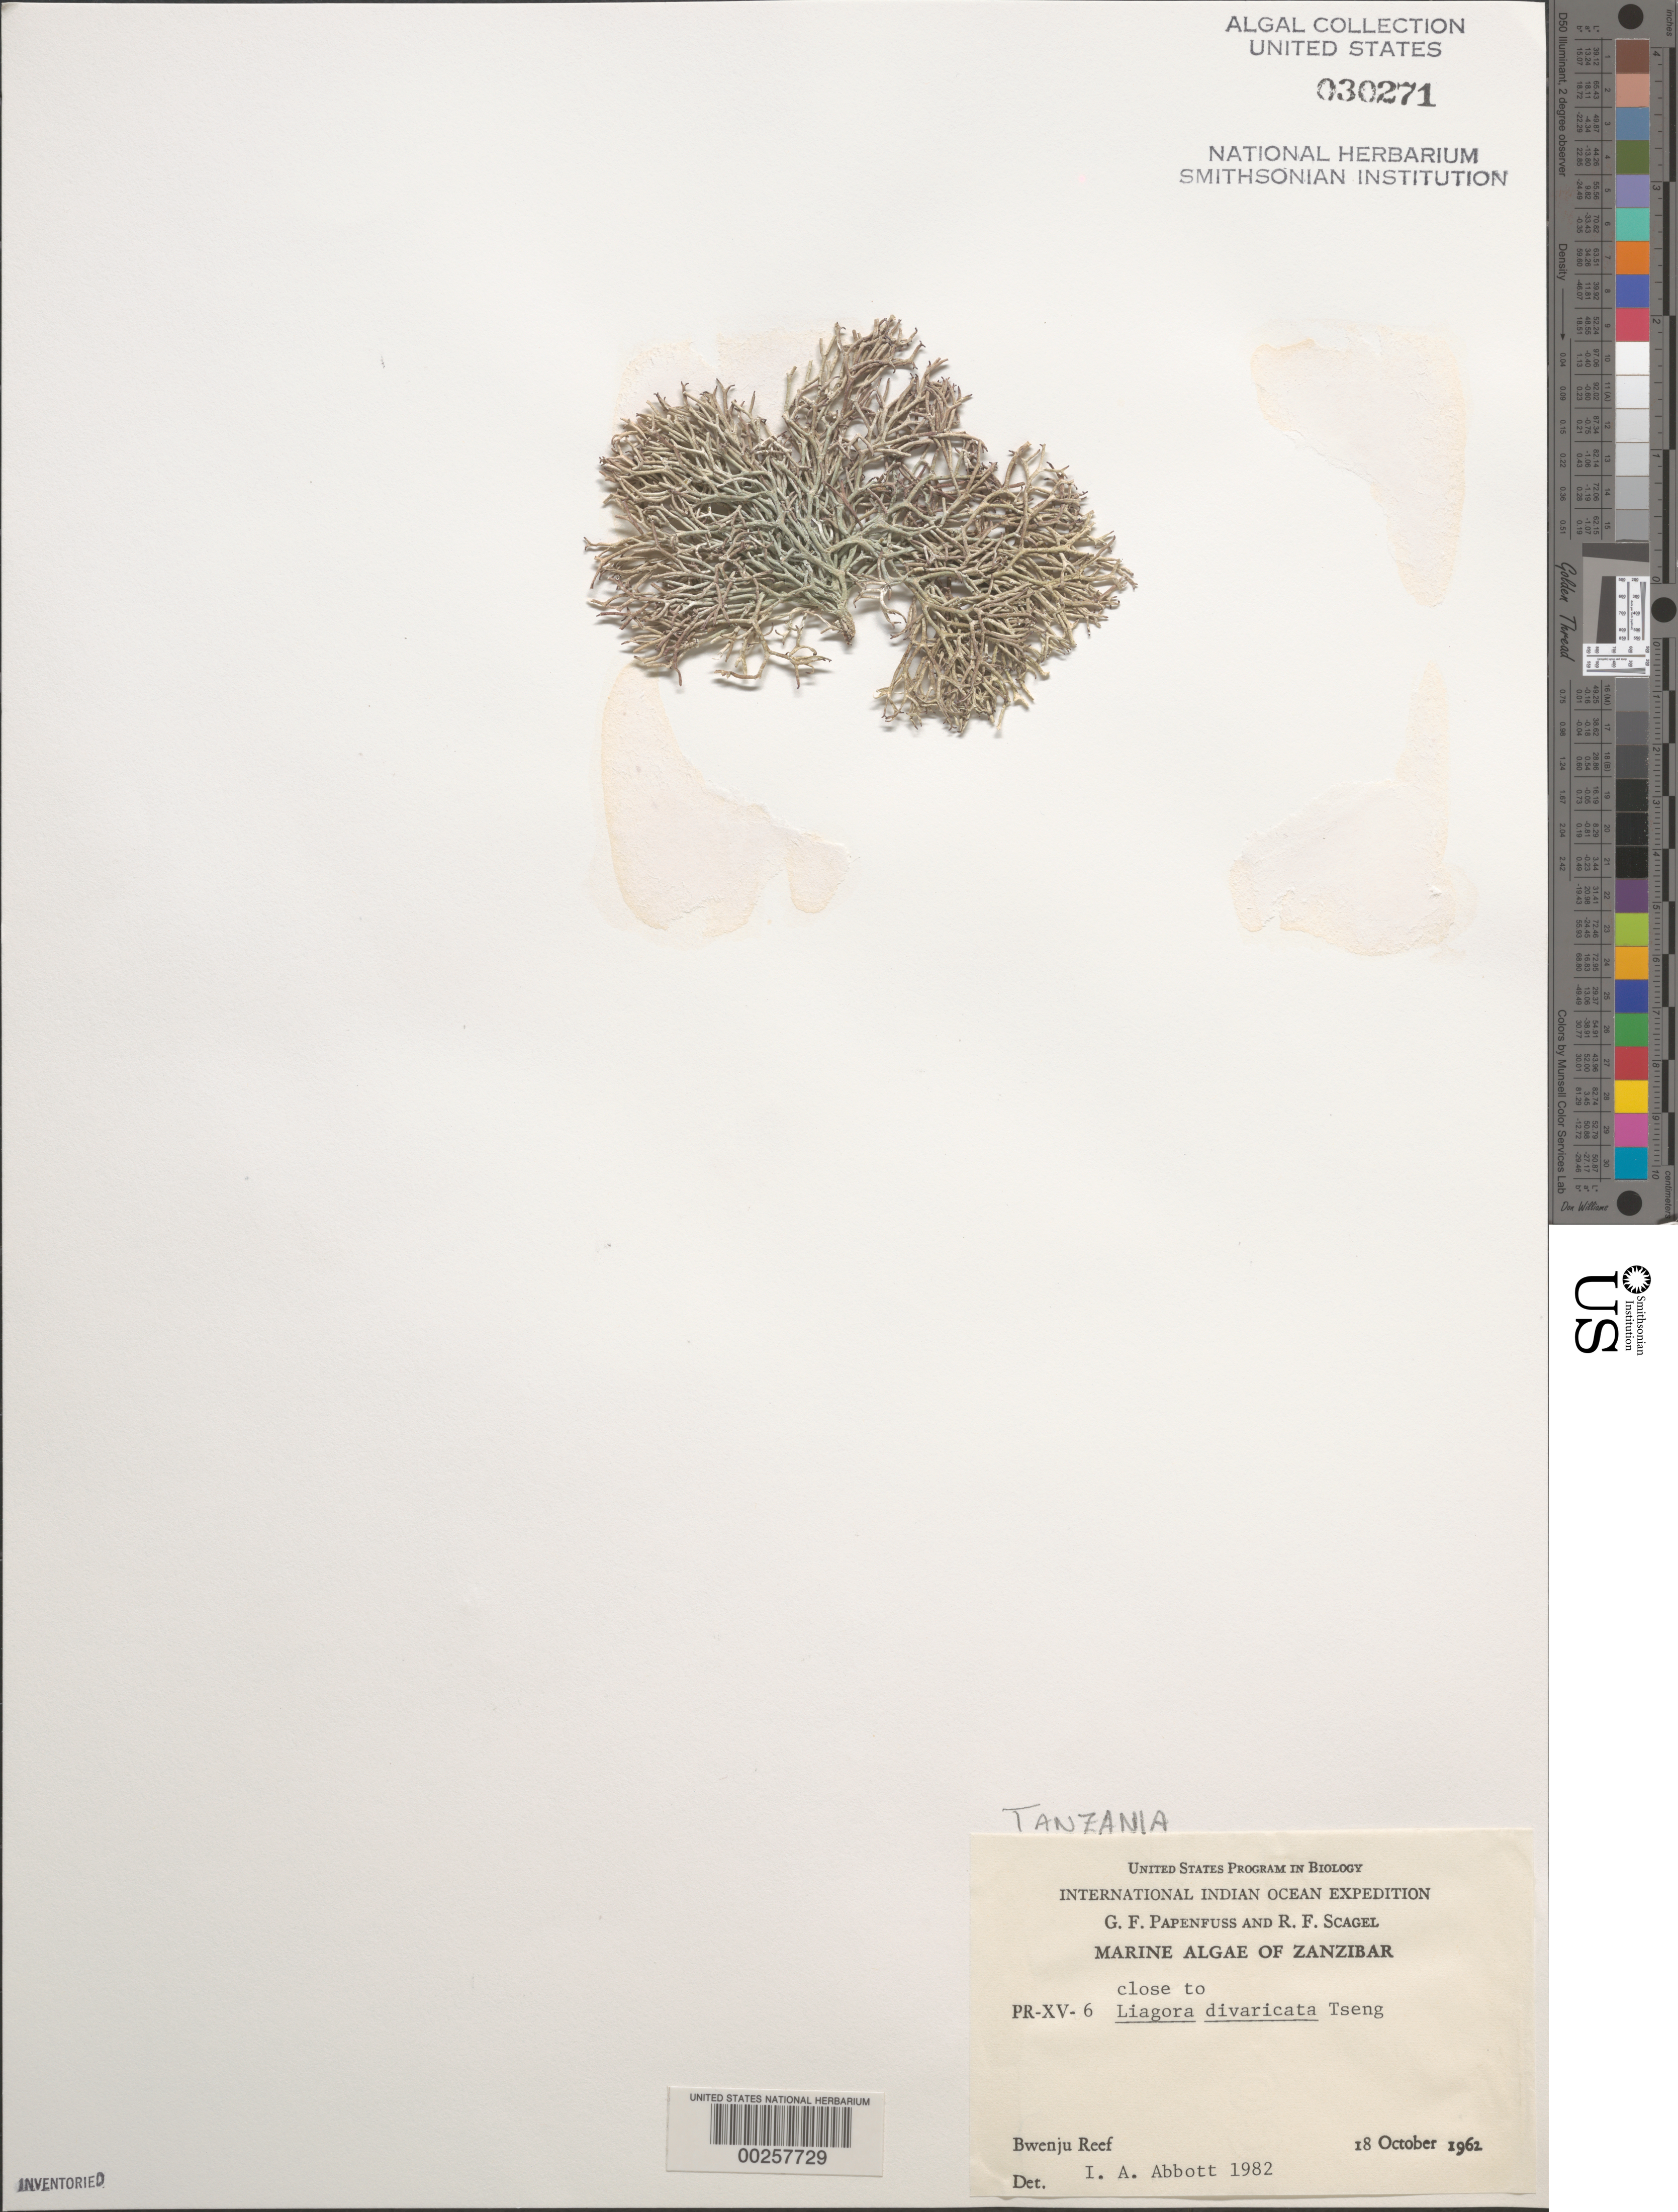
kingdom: Plantae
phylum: Rhodophyta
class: Florideophyceae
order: Nemaliales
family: Liagoraceae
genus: Neoizziella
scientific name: Neoizziella divaricata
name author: (C.K. Tseng) S.-M. Lin et al.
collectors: G. Papenfuss & R. F. Scagel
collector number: PR-XV-6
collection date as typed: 18 Oct 1962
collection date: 1962-10-18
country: Tanzania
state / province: Zanzibar Central/South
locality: Bwenju Reef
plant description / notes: International Indian Ocean Expedition, 1962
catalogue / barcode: US 30271